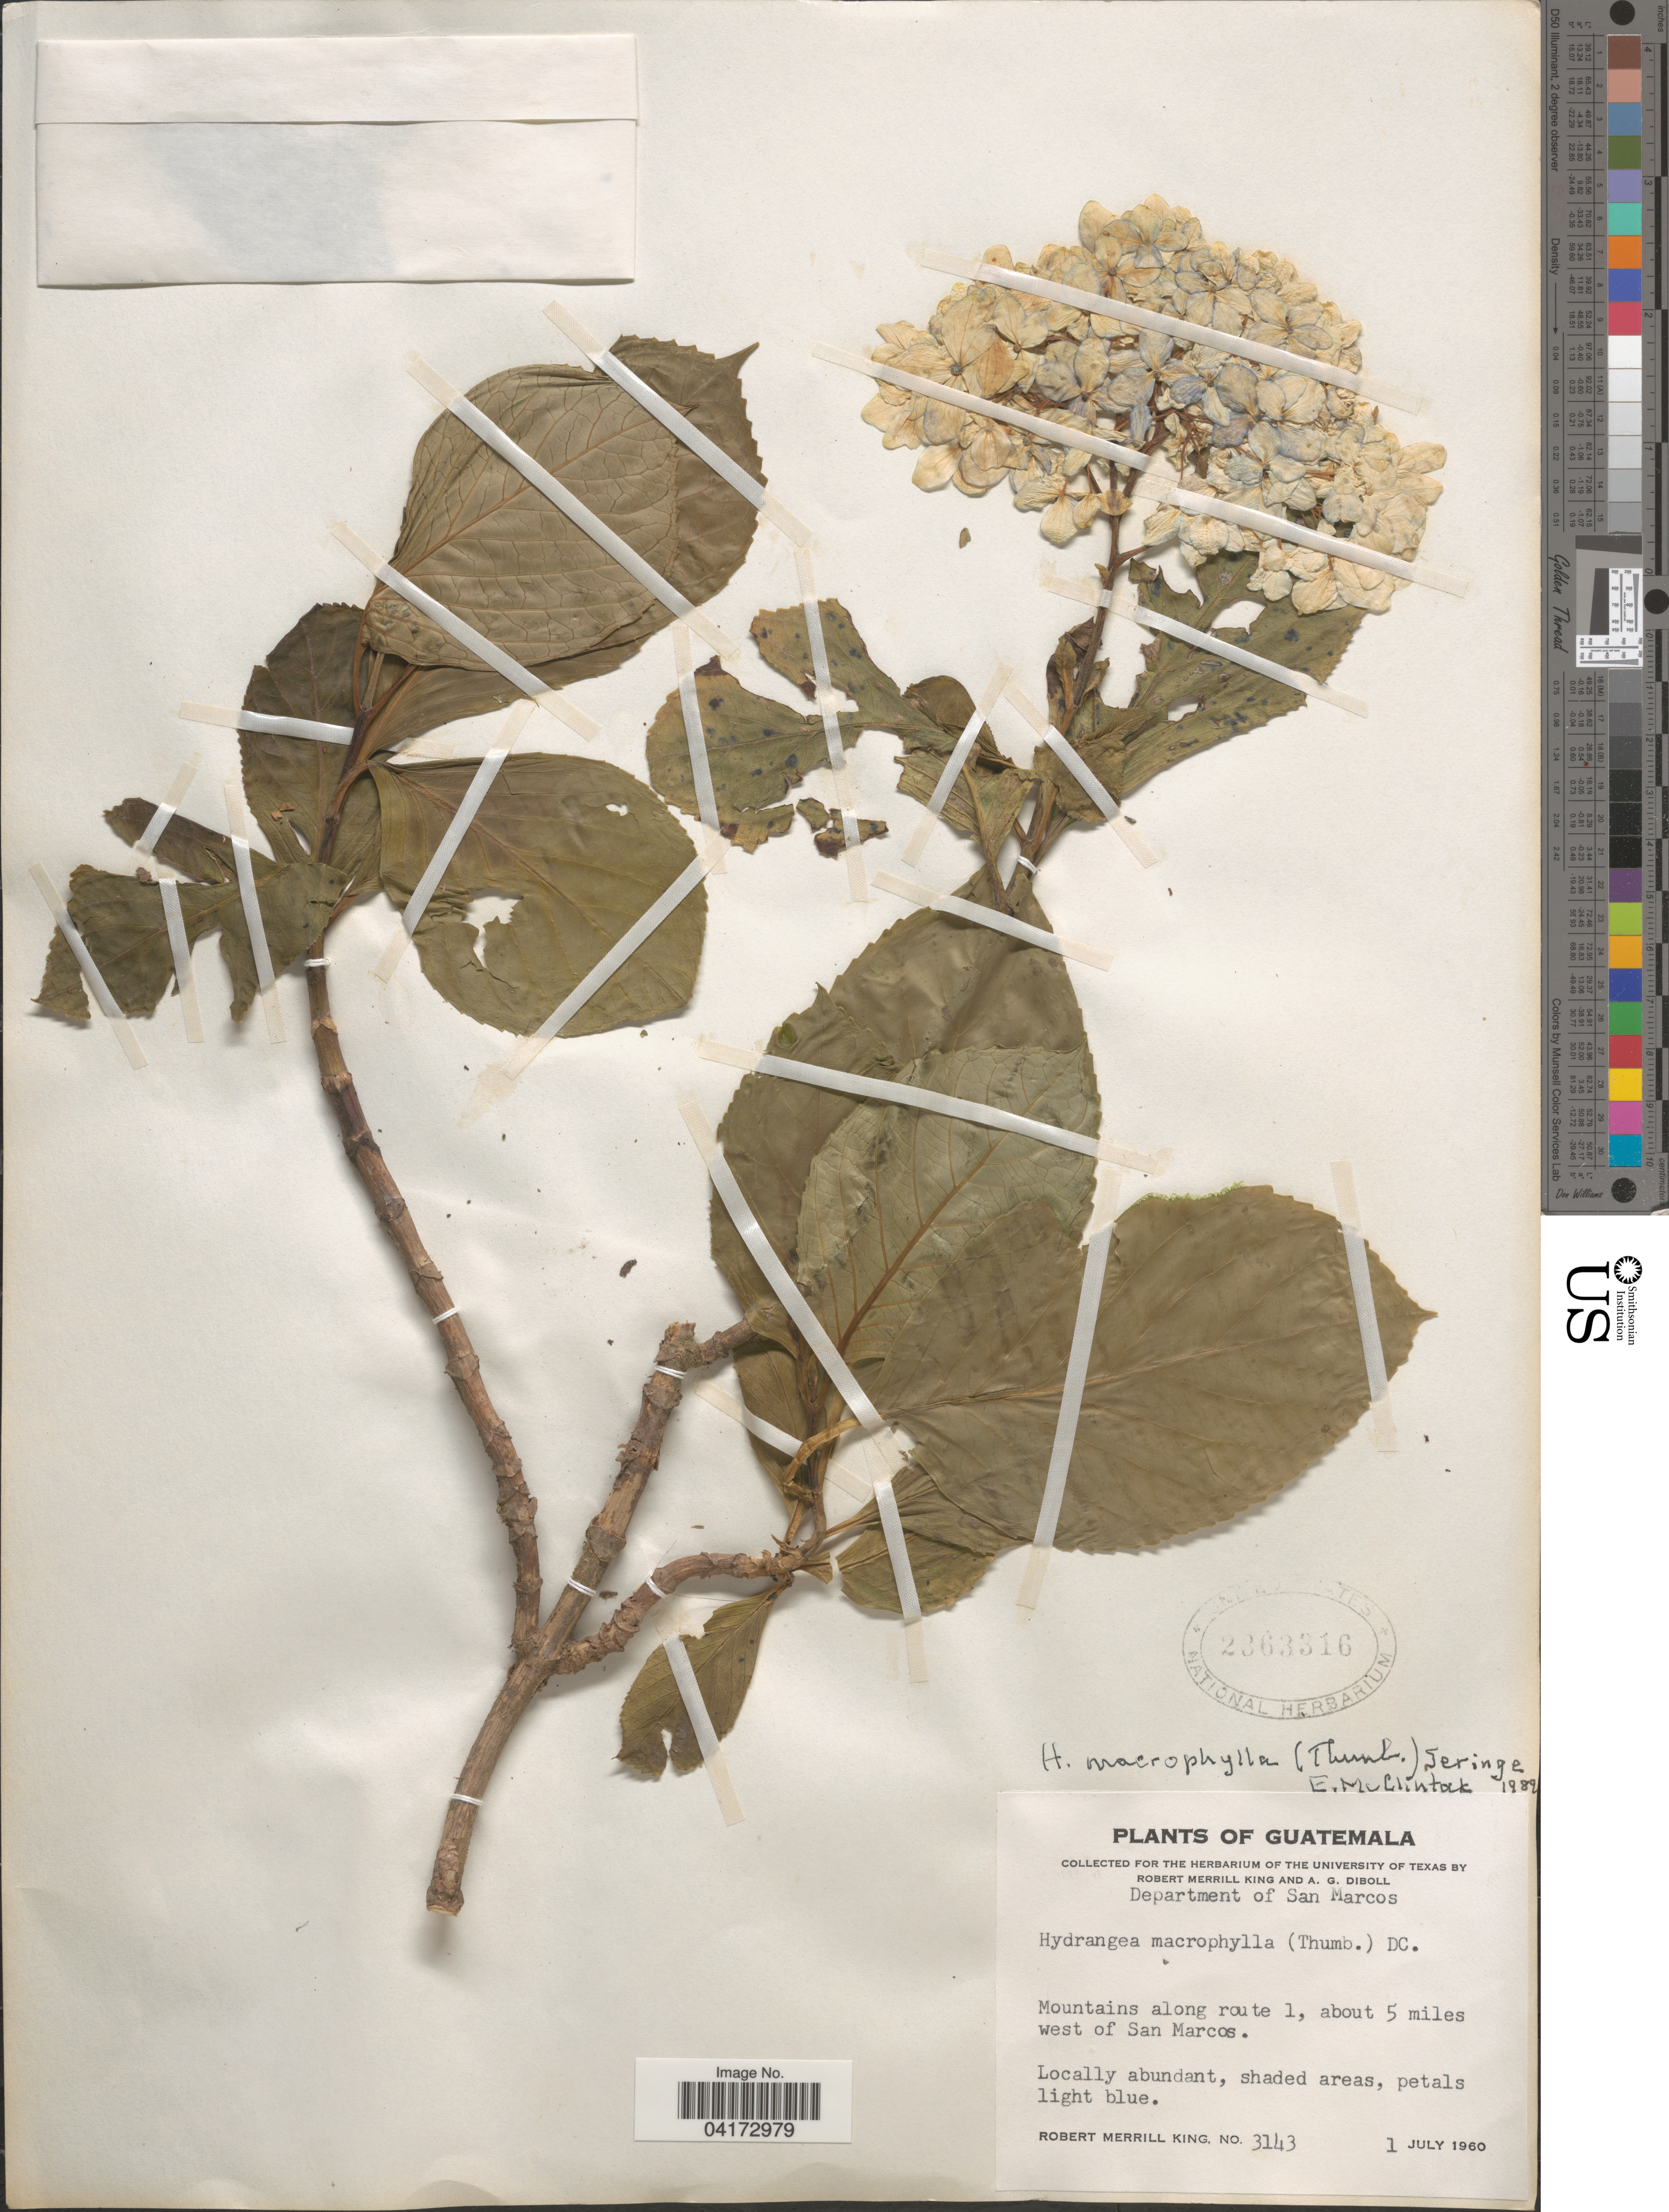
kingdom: Plantae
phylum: Tracheophyta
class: Magnoliopsida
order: Cornales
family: Hydrangeaceae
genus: Hydrangea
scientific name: Hydrangea macrophylla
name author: (Thunb.) Ser.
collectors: R. M. King & A. Diboll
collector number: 3143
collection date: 1960-07-01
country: Guatemala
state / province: San Marcos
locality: Department of San Marcos. Mountains along route 1, about 5 miles west of San Marcos.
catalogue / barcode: US 2363316